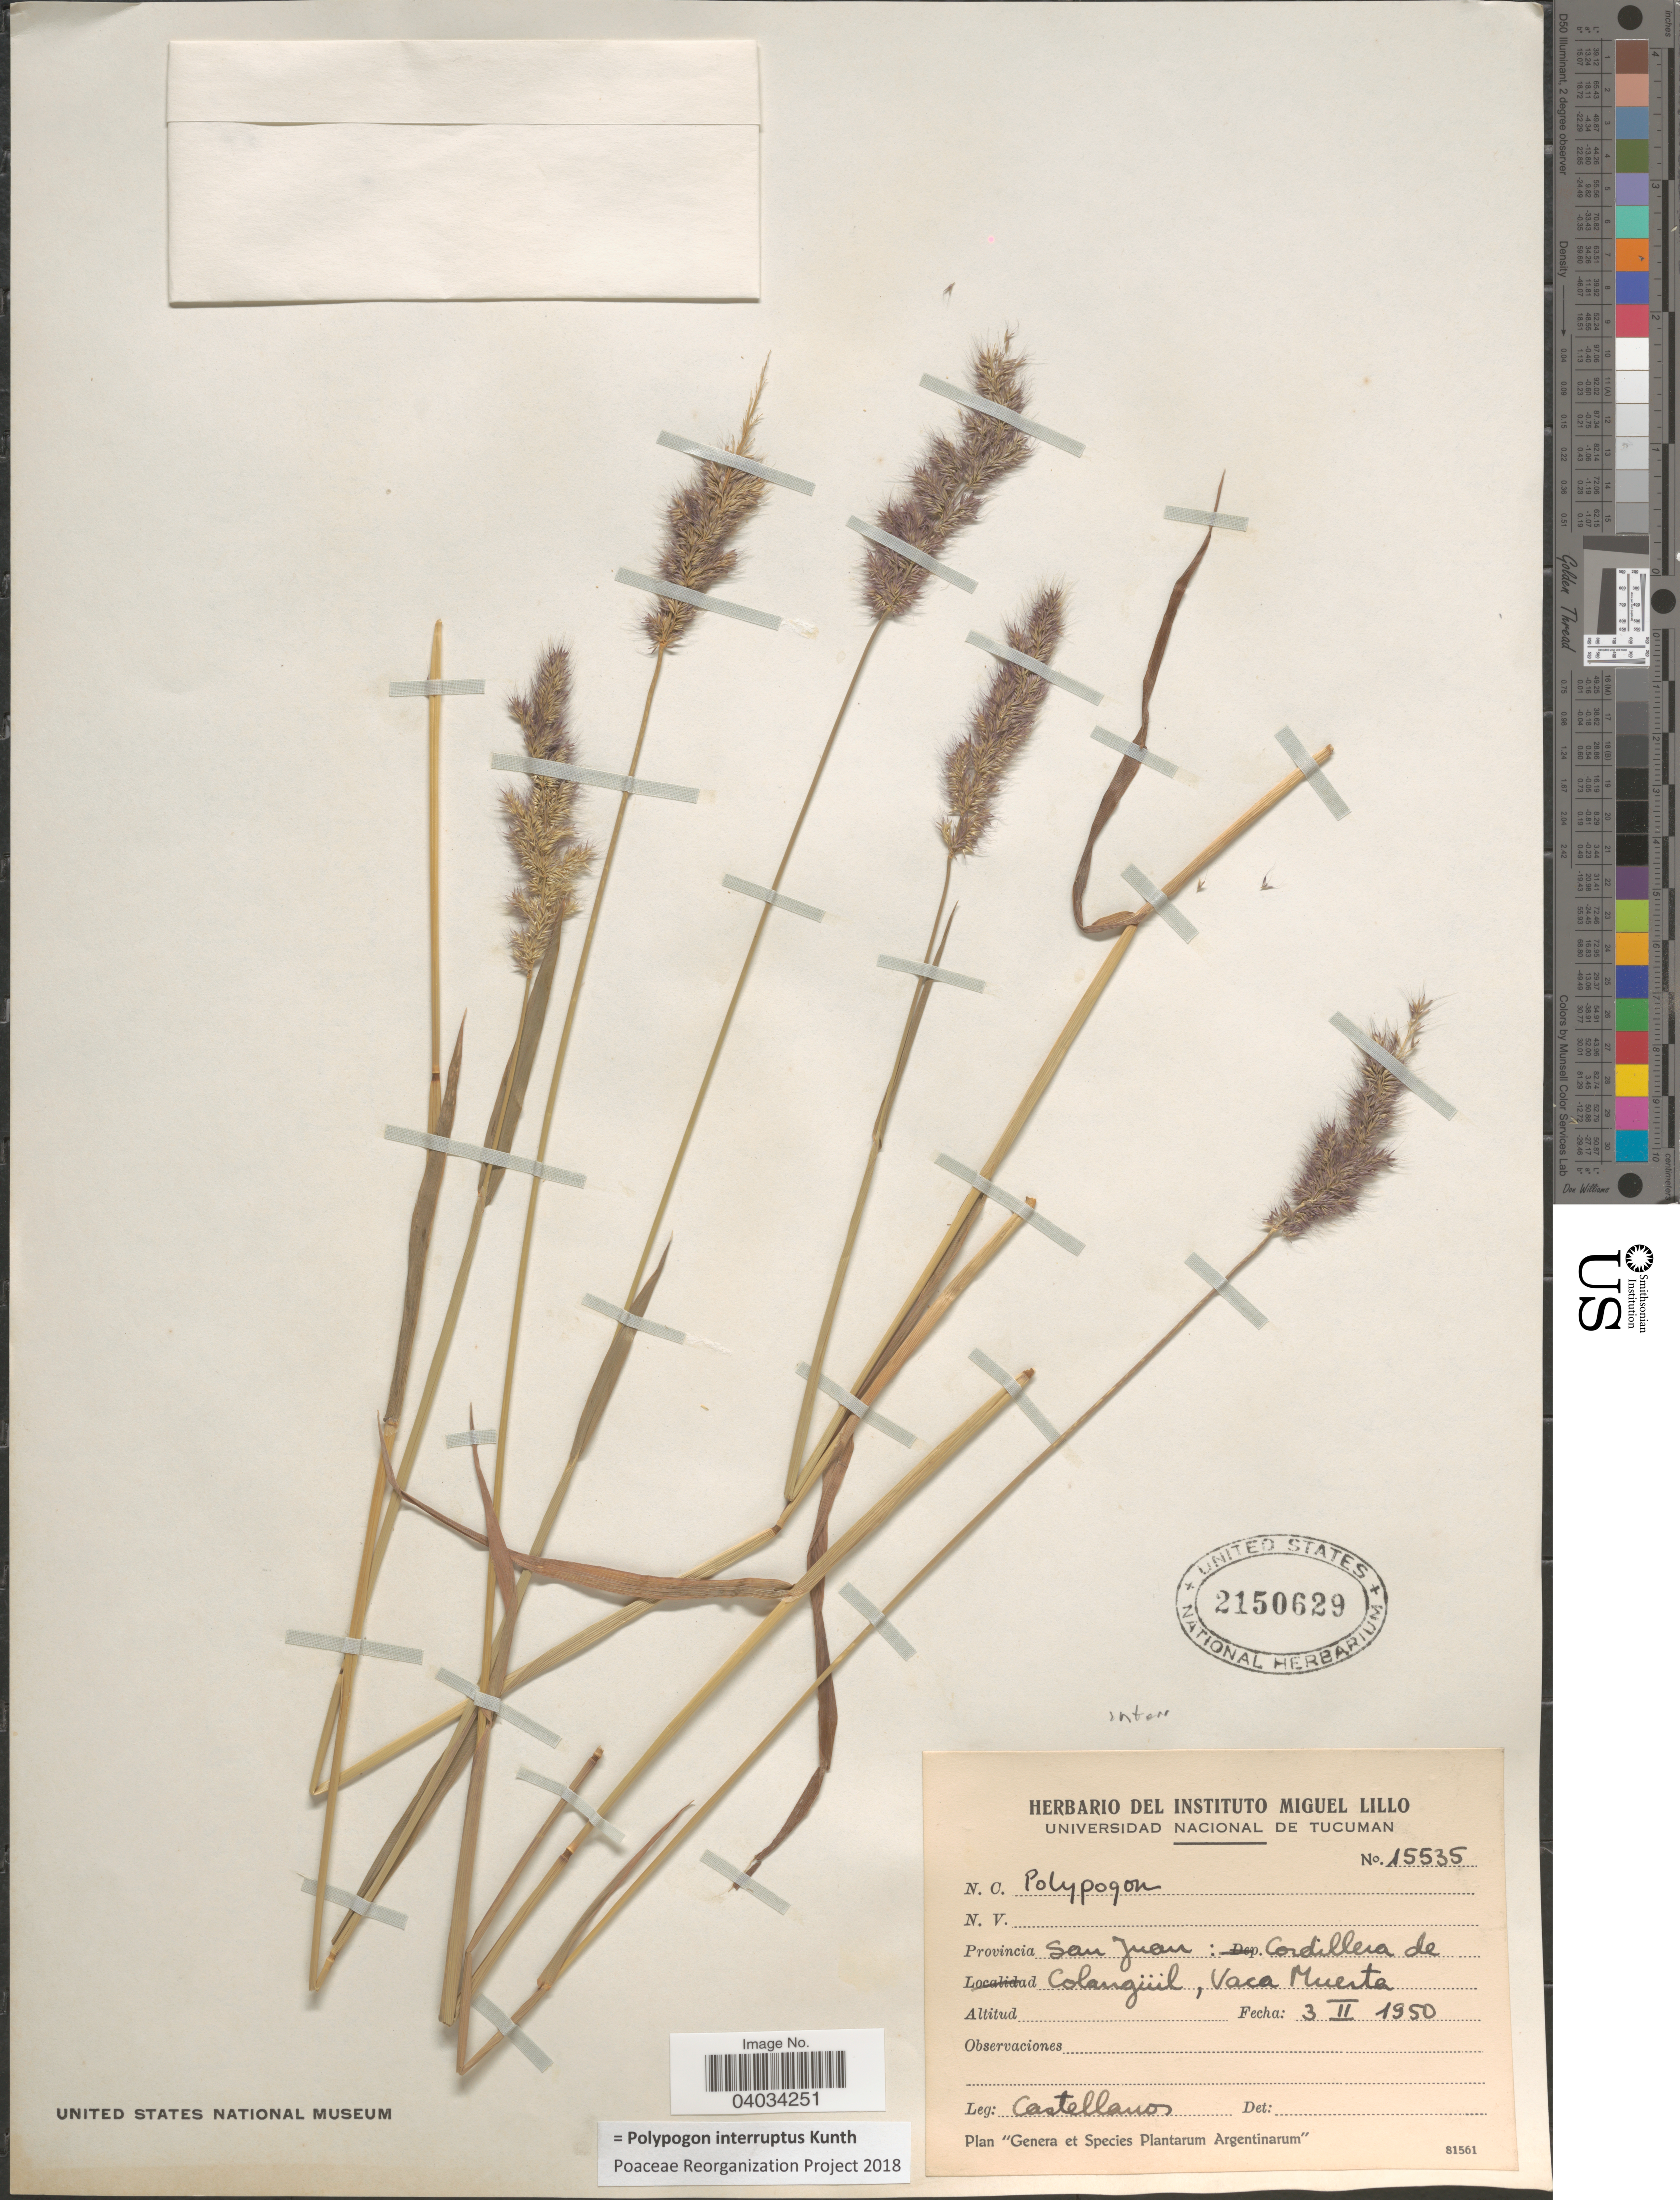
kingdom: Plantae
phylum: Tracheophyta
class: Liliopsida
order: Poales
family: Poaceae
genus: Polypogon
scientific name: Polypogon interruptus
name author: Kunth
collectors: -- Castellanos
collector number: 15535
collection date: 1950-02-03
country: Argentina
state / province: San Juan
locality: Cordillera de Colangüil, Vaca Muerta.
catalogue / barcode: US 2150629